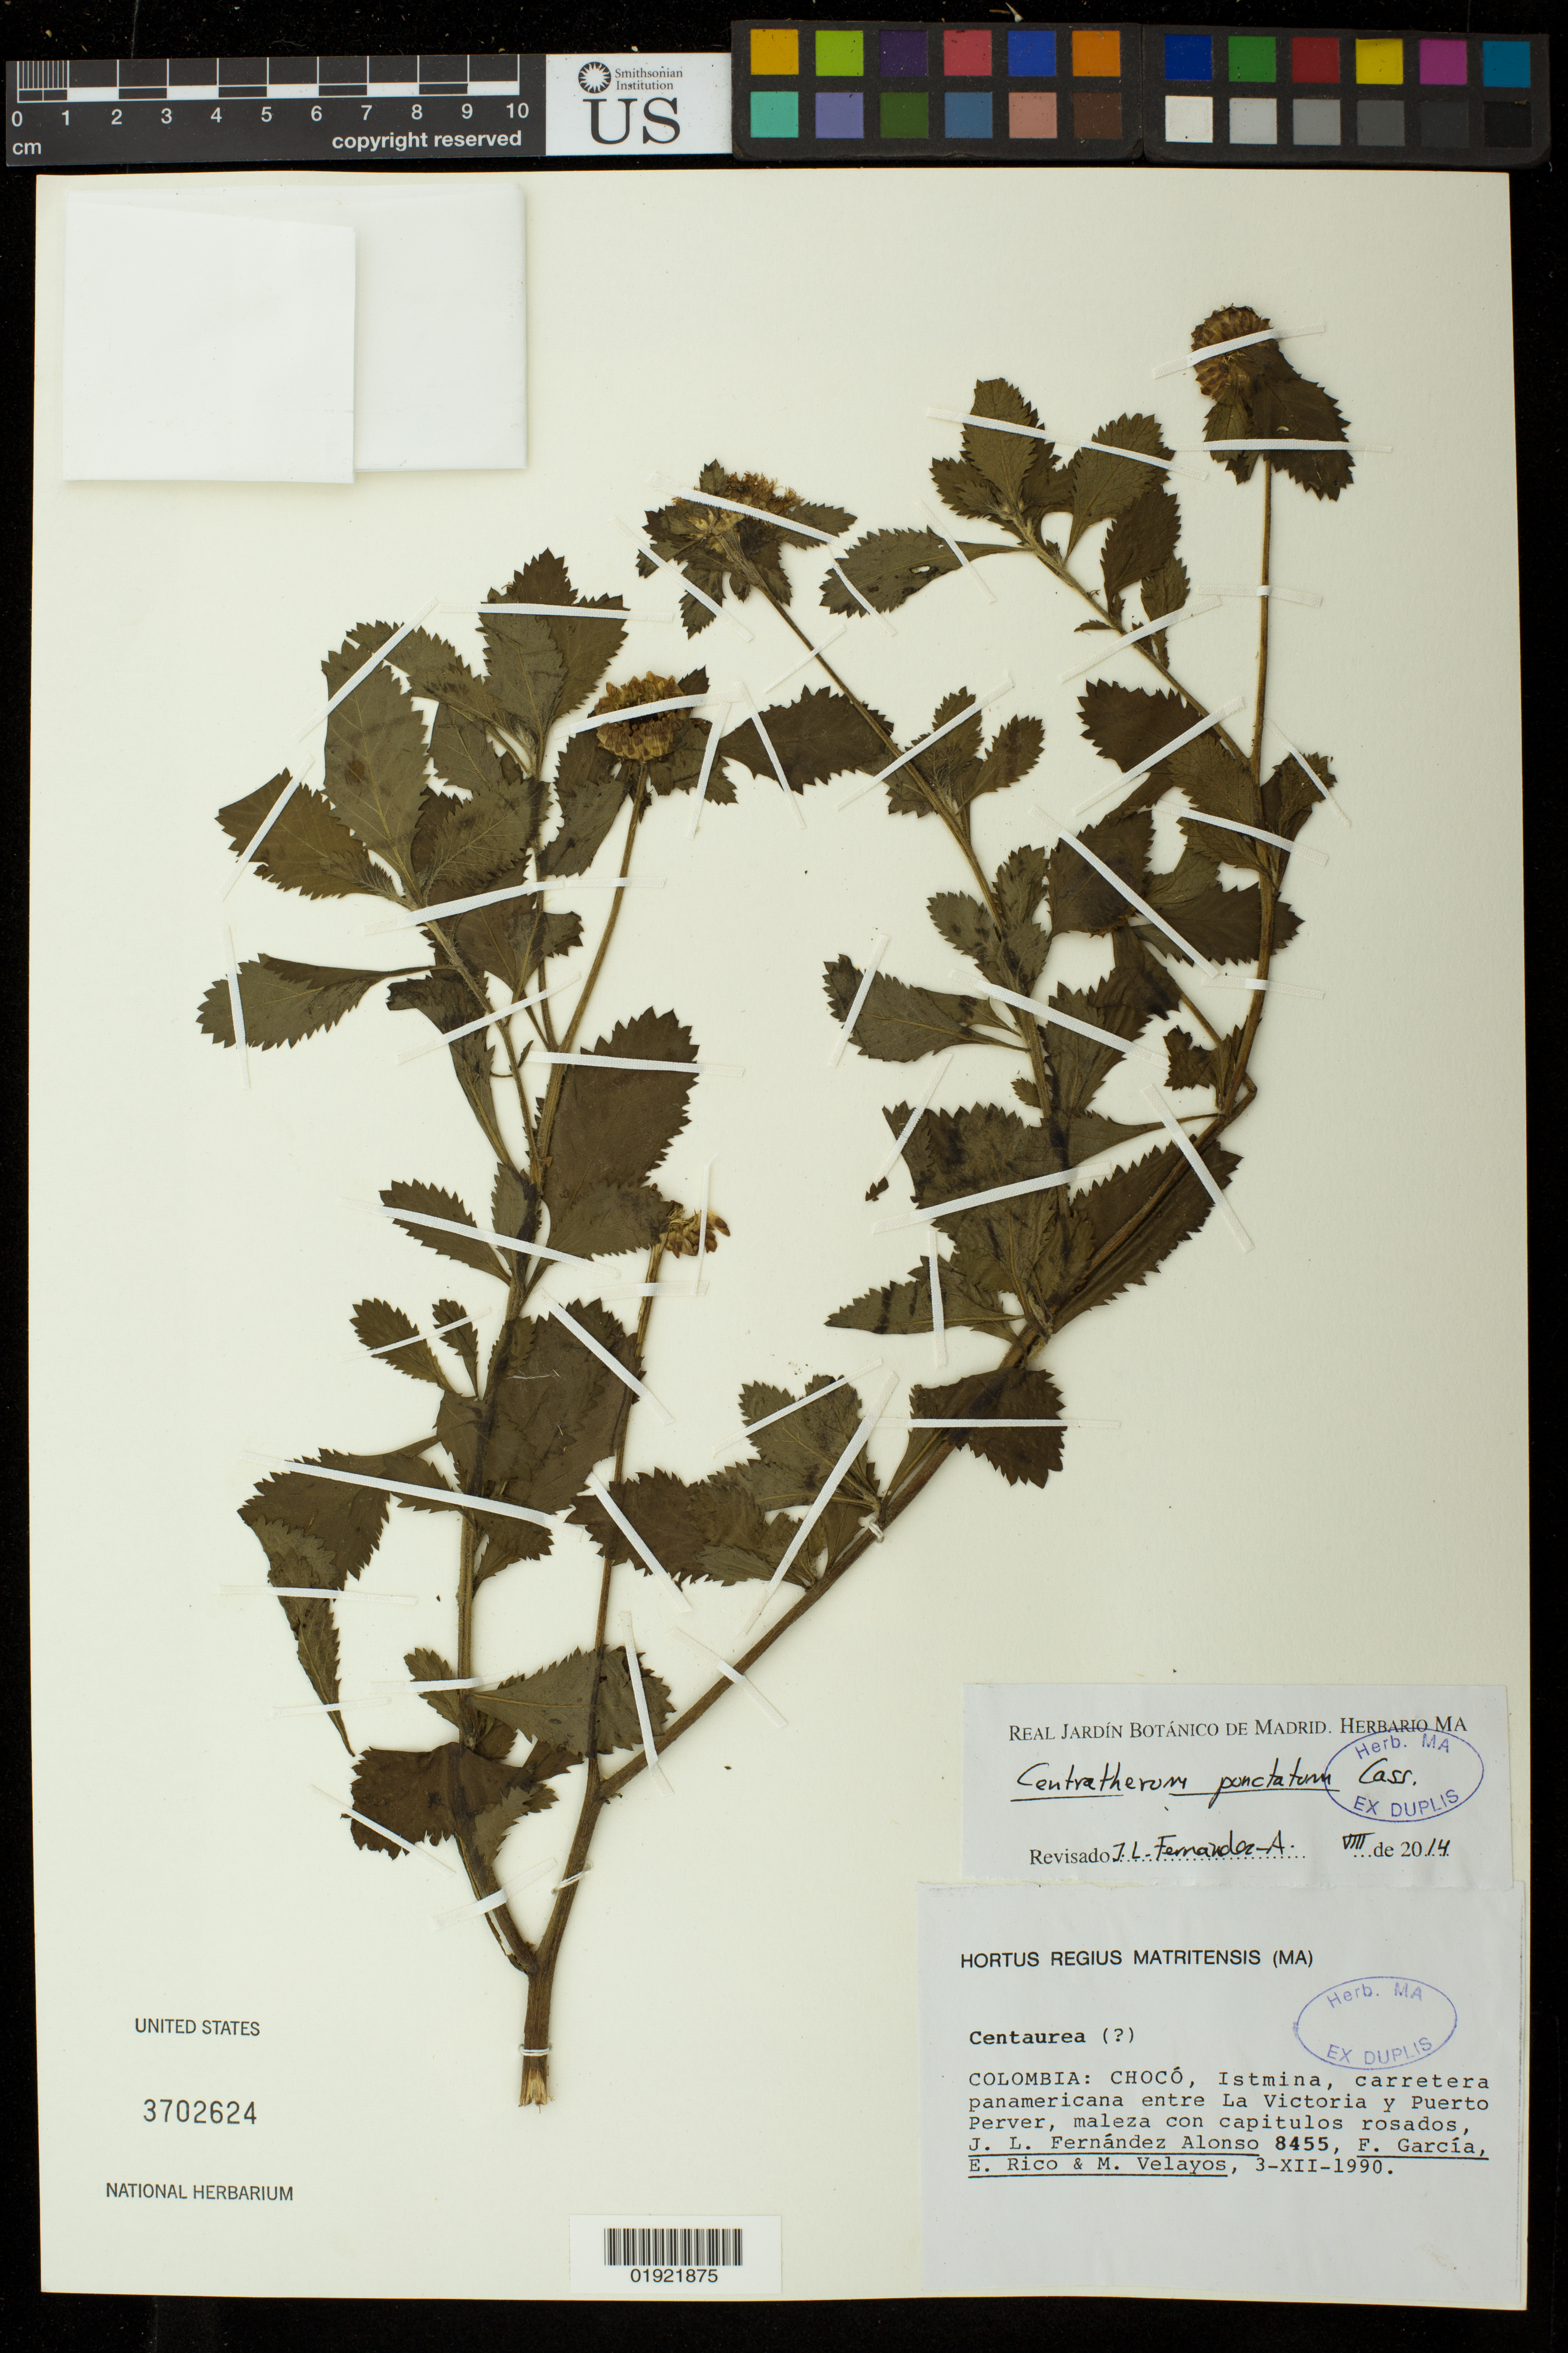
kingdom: Plantae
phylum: Tracheophyta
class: Magnoliopsida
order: Asterales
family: Asteraceae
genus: Centratherum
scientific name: Centratherum punctatum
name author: Cass.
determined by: Fernández-Alonso, J. L.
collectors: J. L. Fernández-Alonso, F. Garcia, E. Rico & M. Velayos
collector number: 8455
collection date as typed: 3-XII-1990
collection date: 1990-12-03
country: Colombia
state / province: Choco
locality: Istmina, carretera panamericana entre La Victoria y Puerto Perver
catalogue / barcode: US 3702624